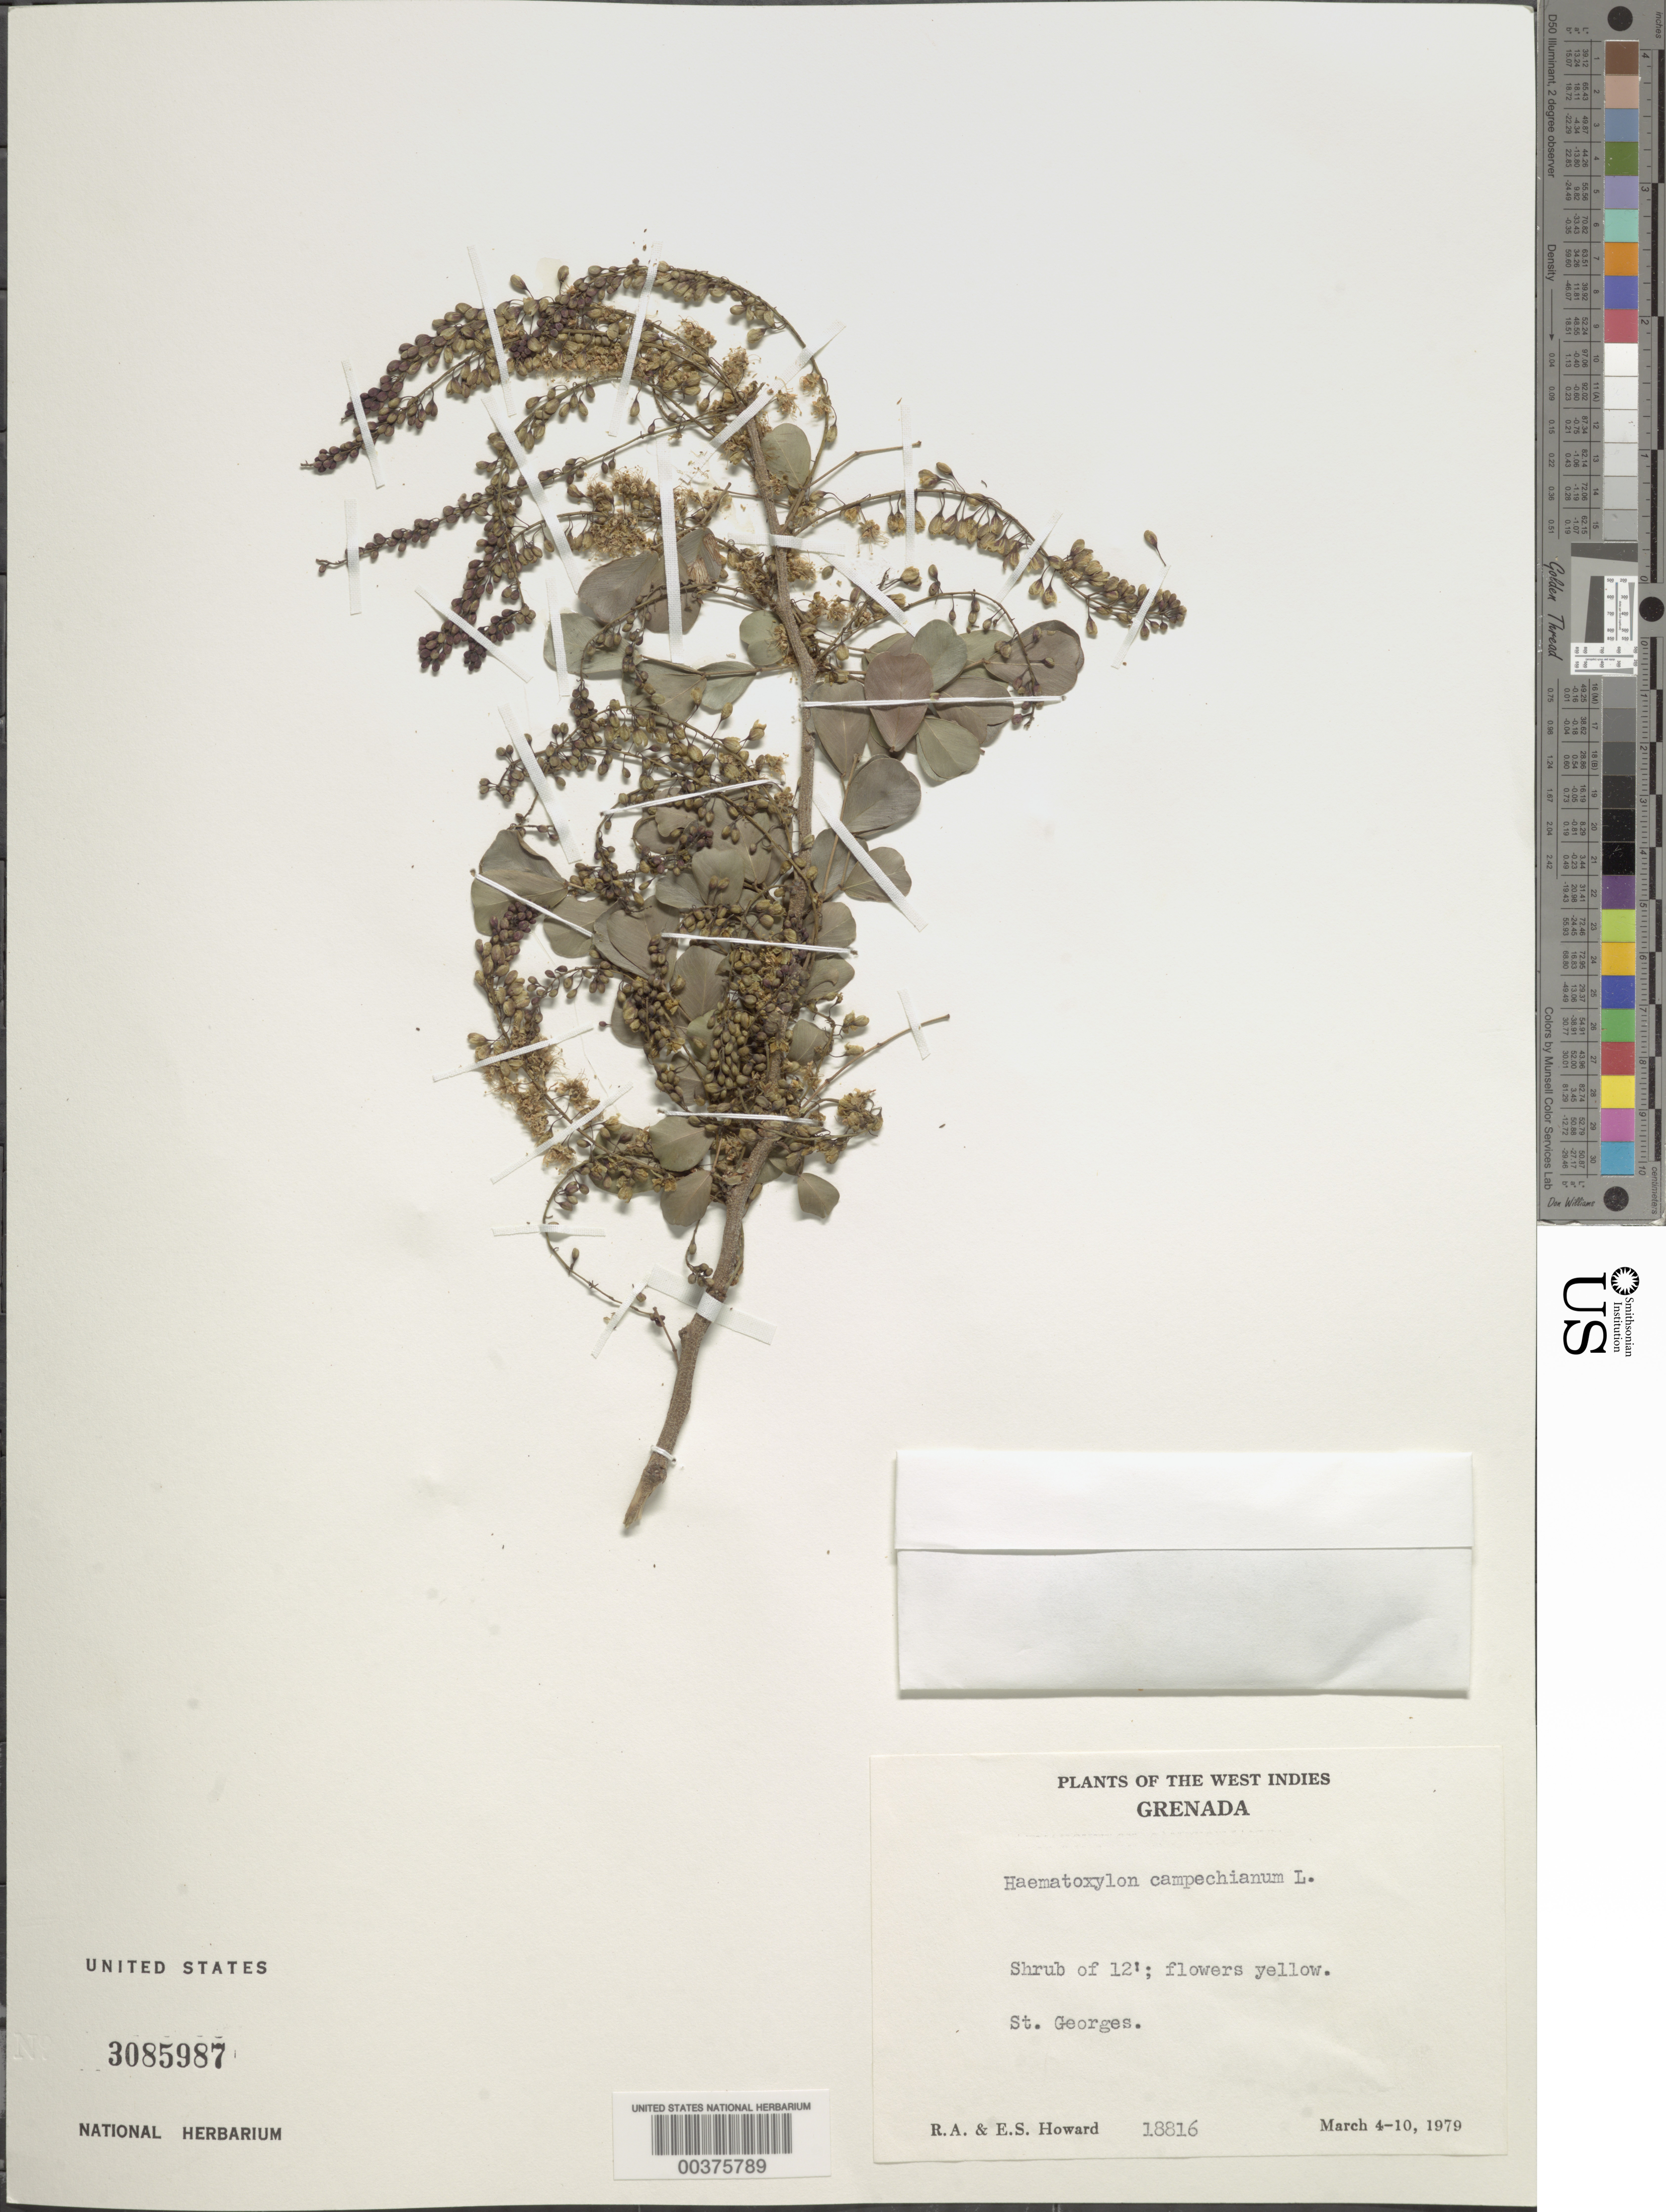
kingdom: Plantae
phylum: Tracheophyta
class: Magnoliopsida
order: Fabales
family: Fabaceae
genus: Haematoxylum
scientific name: Haematoxylum campechianum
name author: L.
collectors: R. Howard & E. S. Howard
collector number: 18816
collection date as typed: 04 Mar 1979 to 10 Mar 1979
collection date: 1979-03-04/1979-03-10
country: Grenada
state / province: Saint George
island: Grenada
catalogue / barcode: US 3085987